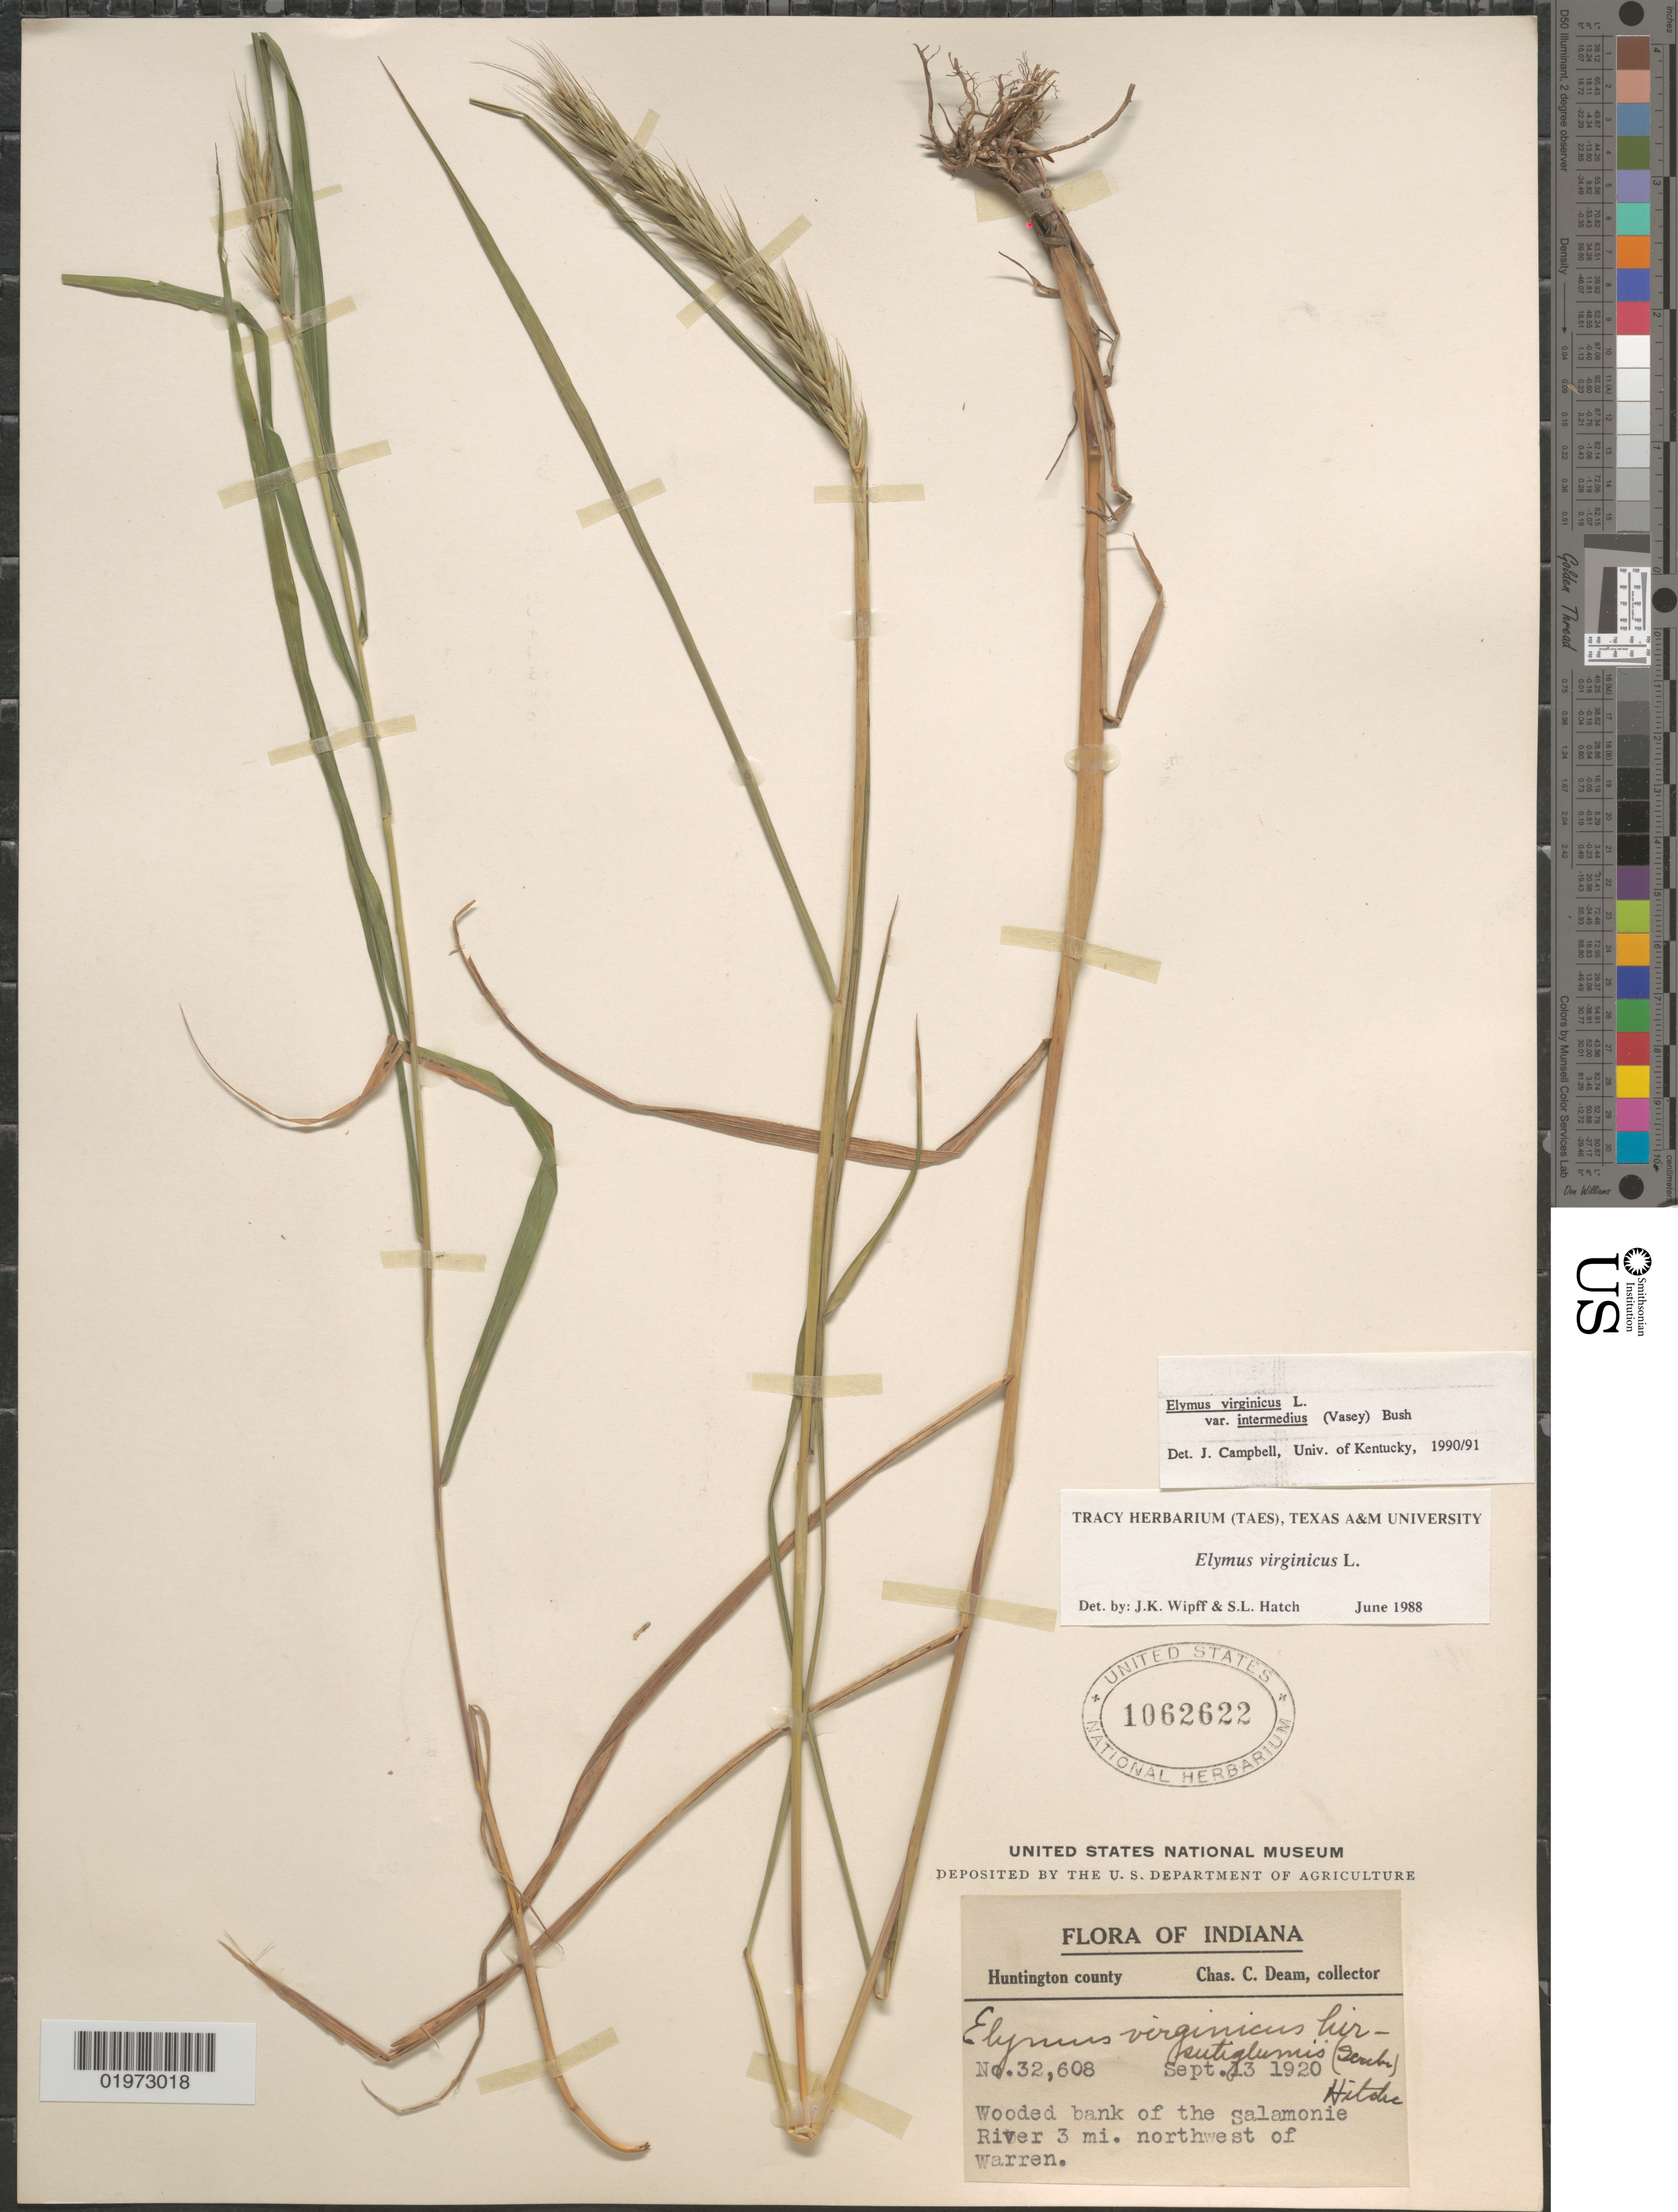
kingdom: Plantae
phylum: Tracheophyta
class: Liliopsida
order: Poales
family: Poaceae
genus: Elymus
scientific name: Elymus virginicus var. intermedius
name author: L.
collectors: C. C. Deam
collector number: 32608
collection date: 1920-09-13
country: United States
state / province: Indiana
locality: Huntington county. Wooded bank of the Salamonie River 3 mi. northwest of Warren.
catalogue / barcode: US 1062622